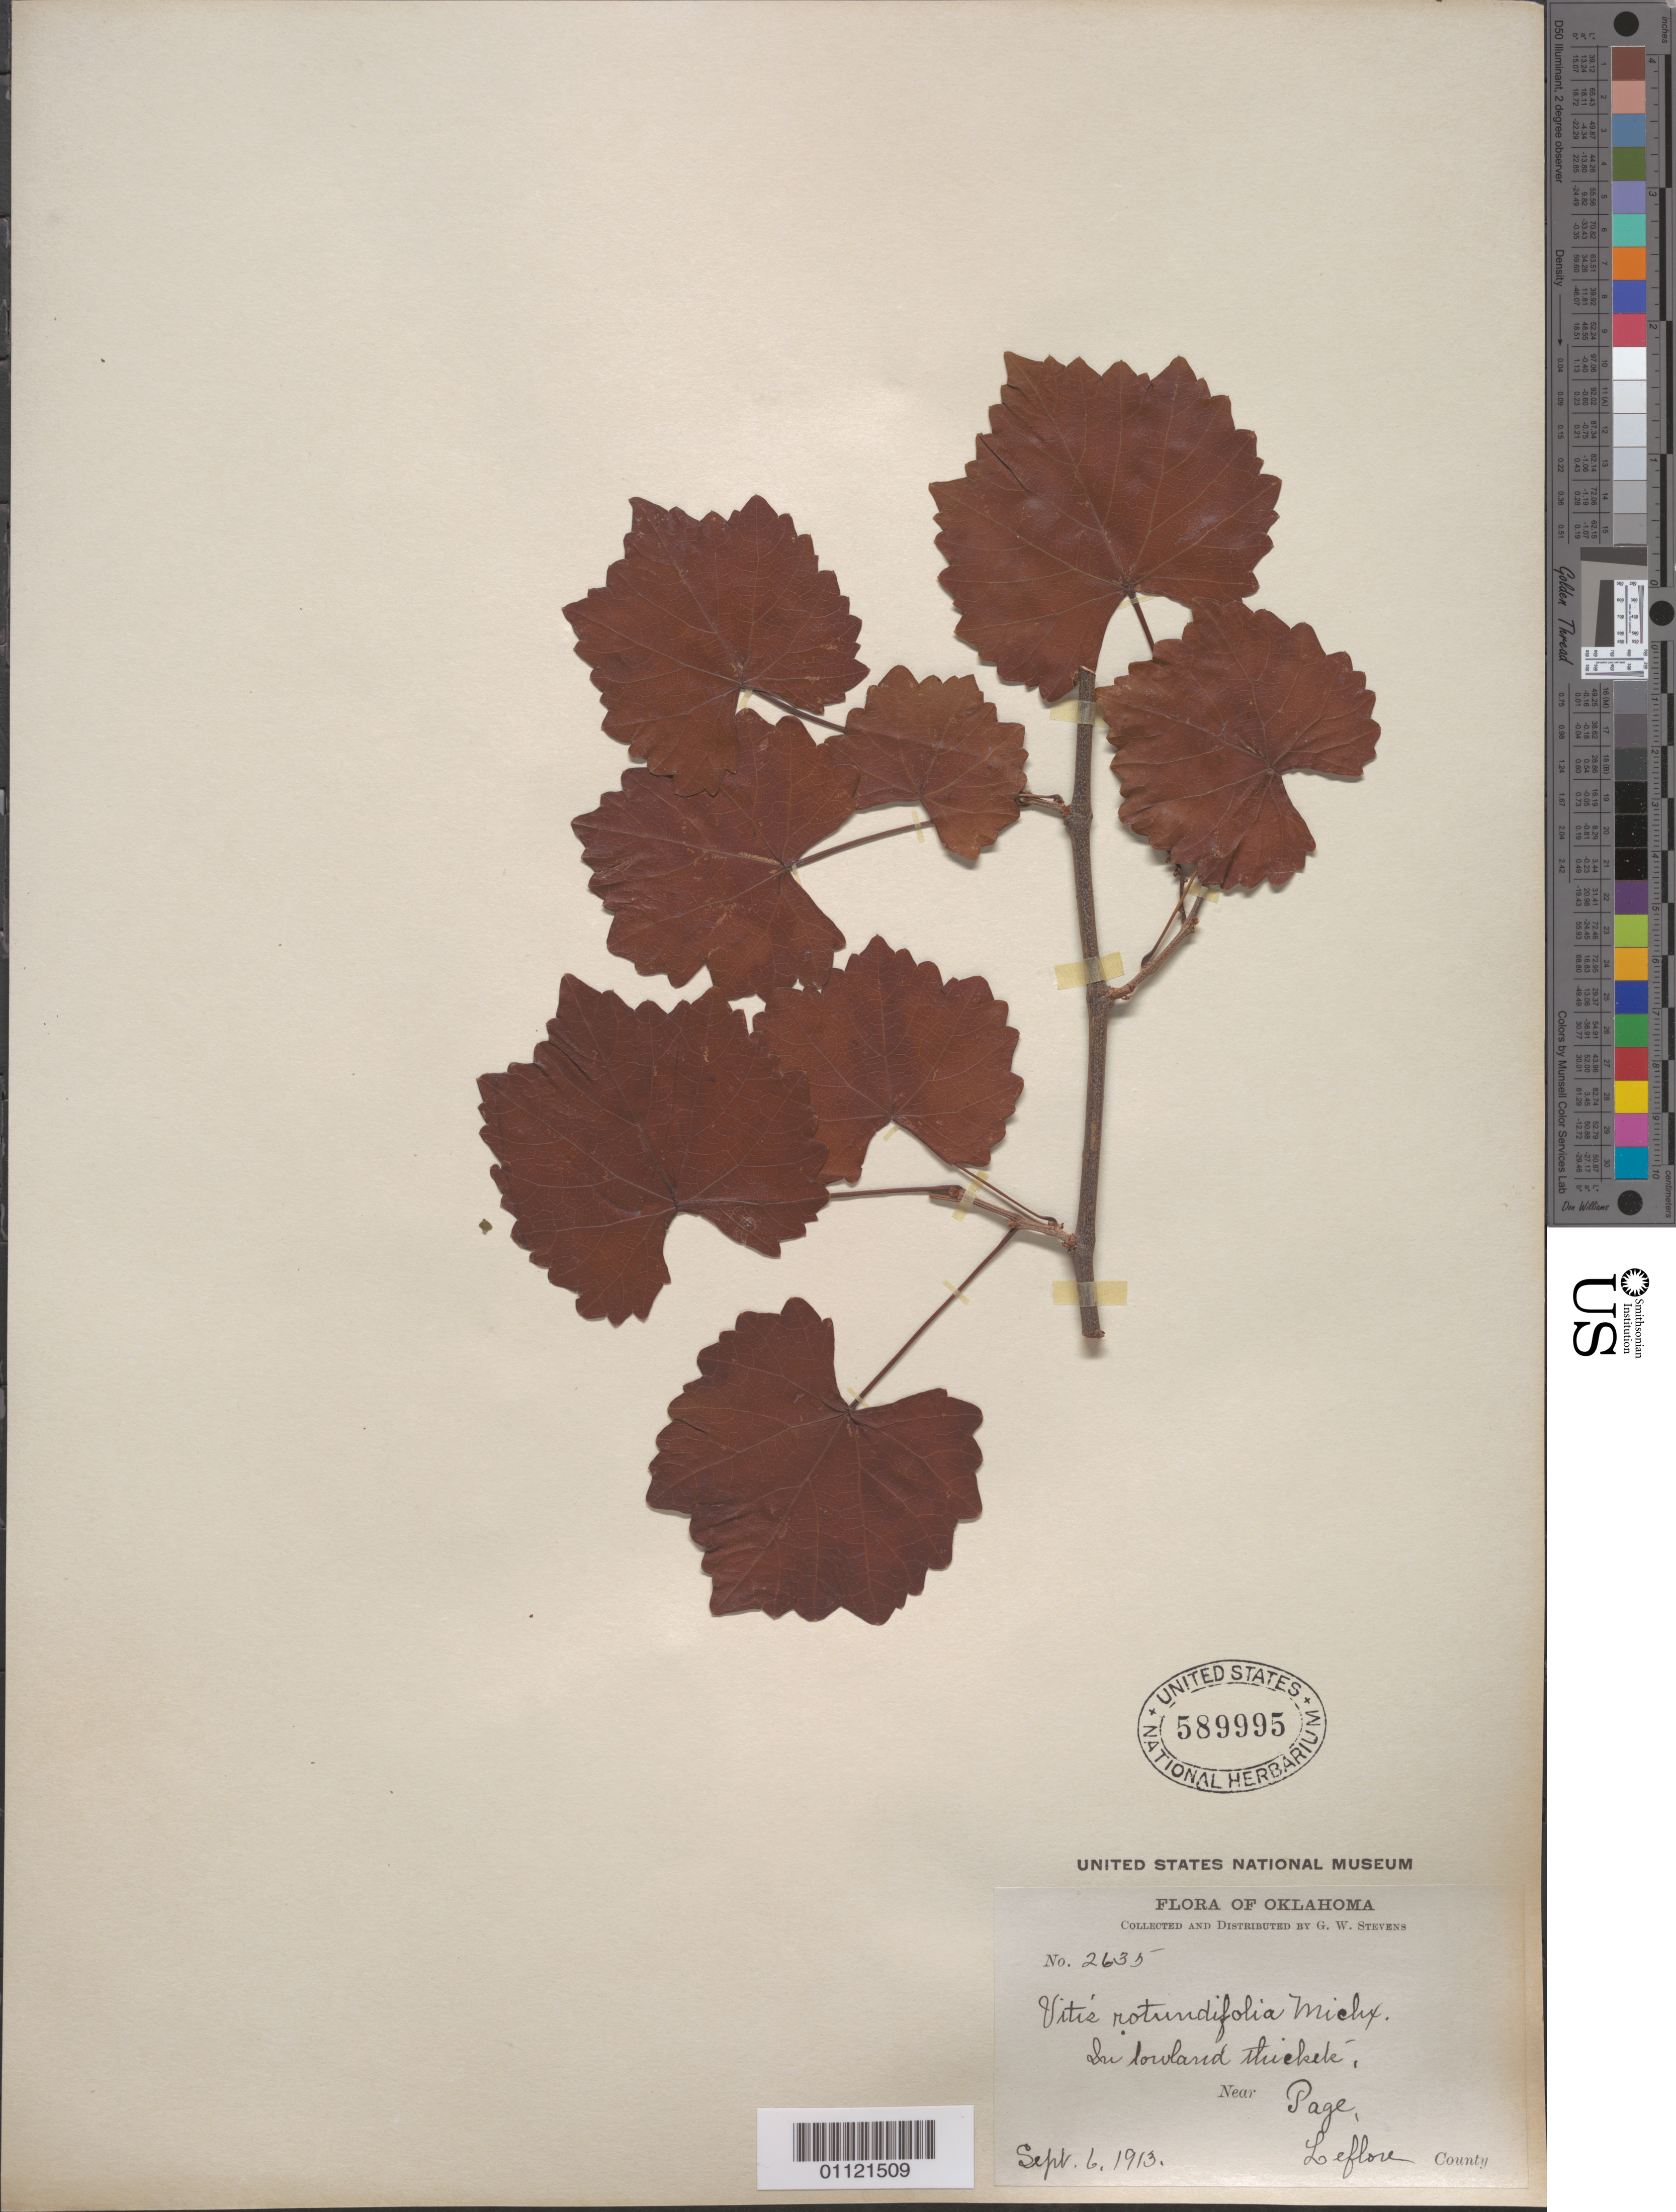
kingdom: Plantae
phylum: Tracheophyta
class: Magnoliopsida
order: Vitales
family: Vitaceae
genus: Vitis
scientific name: Vitis rotundifolia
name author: Michx.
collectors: G. Stevens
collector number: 2635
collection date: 1913-09-06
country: United States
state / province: Oklahoma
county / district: Leflore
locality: Near Page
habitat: In lowland thickek.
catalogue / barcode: US 589995